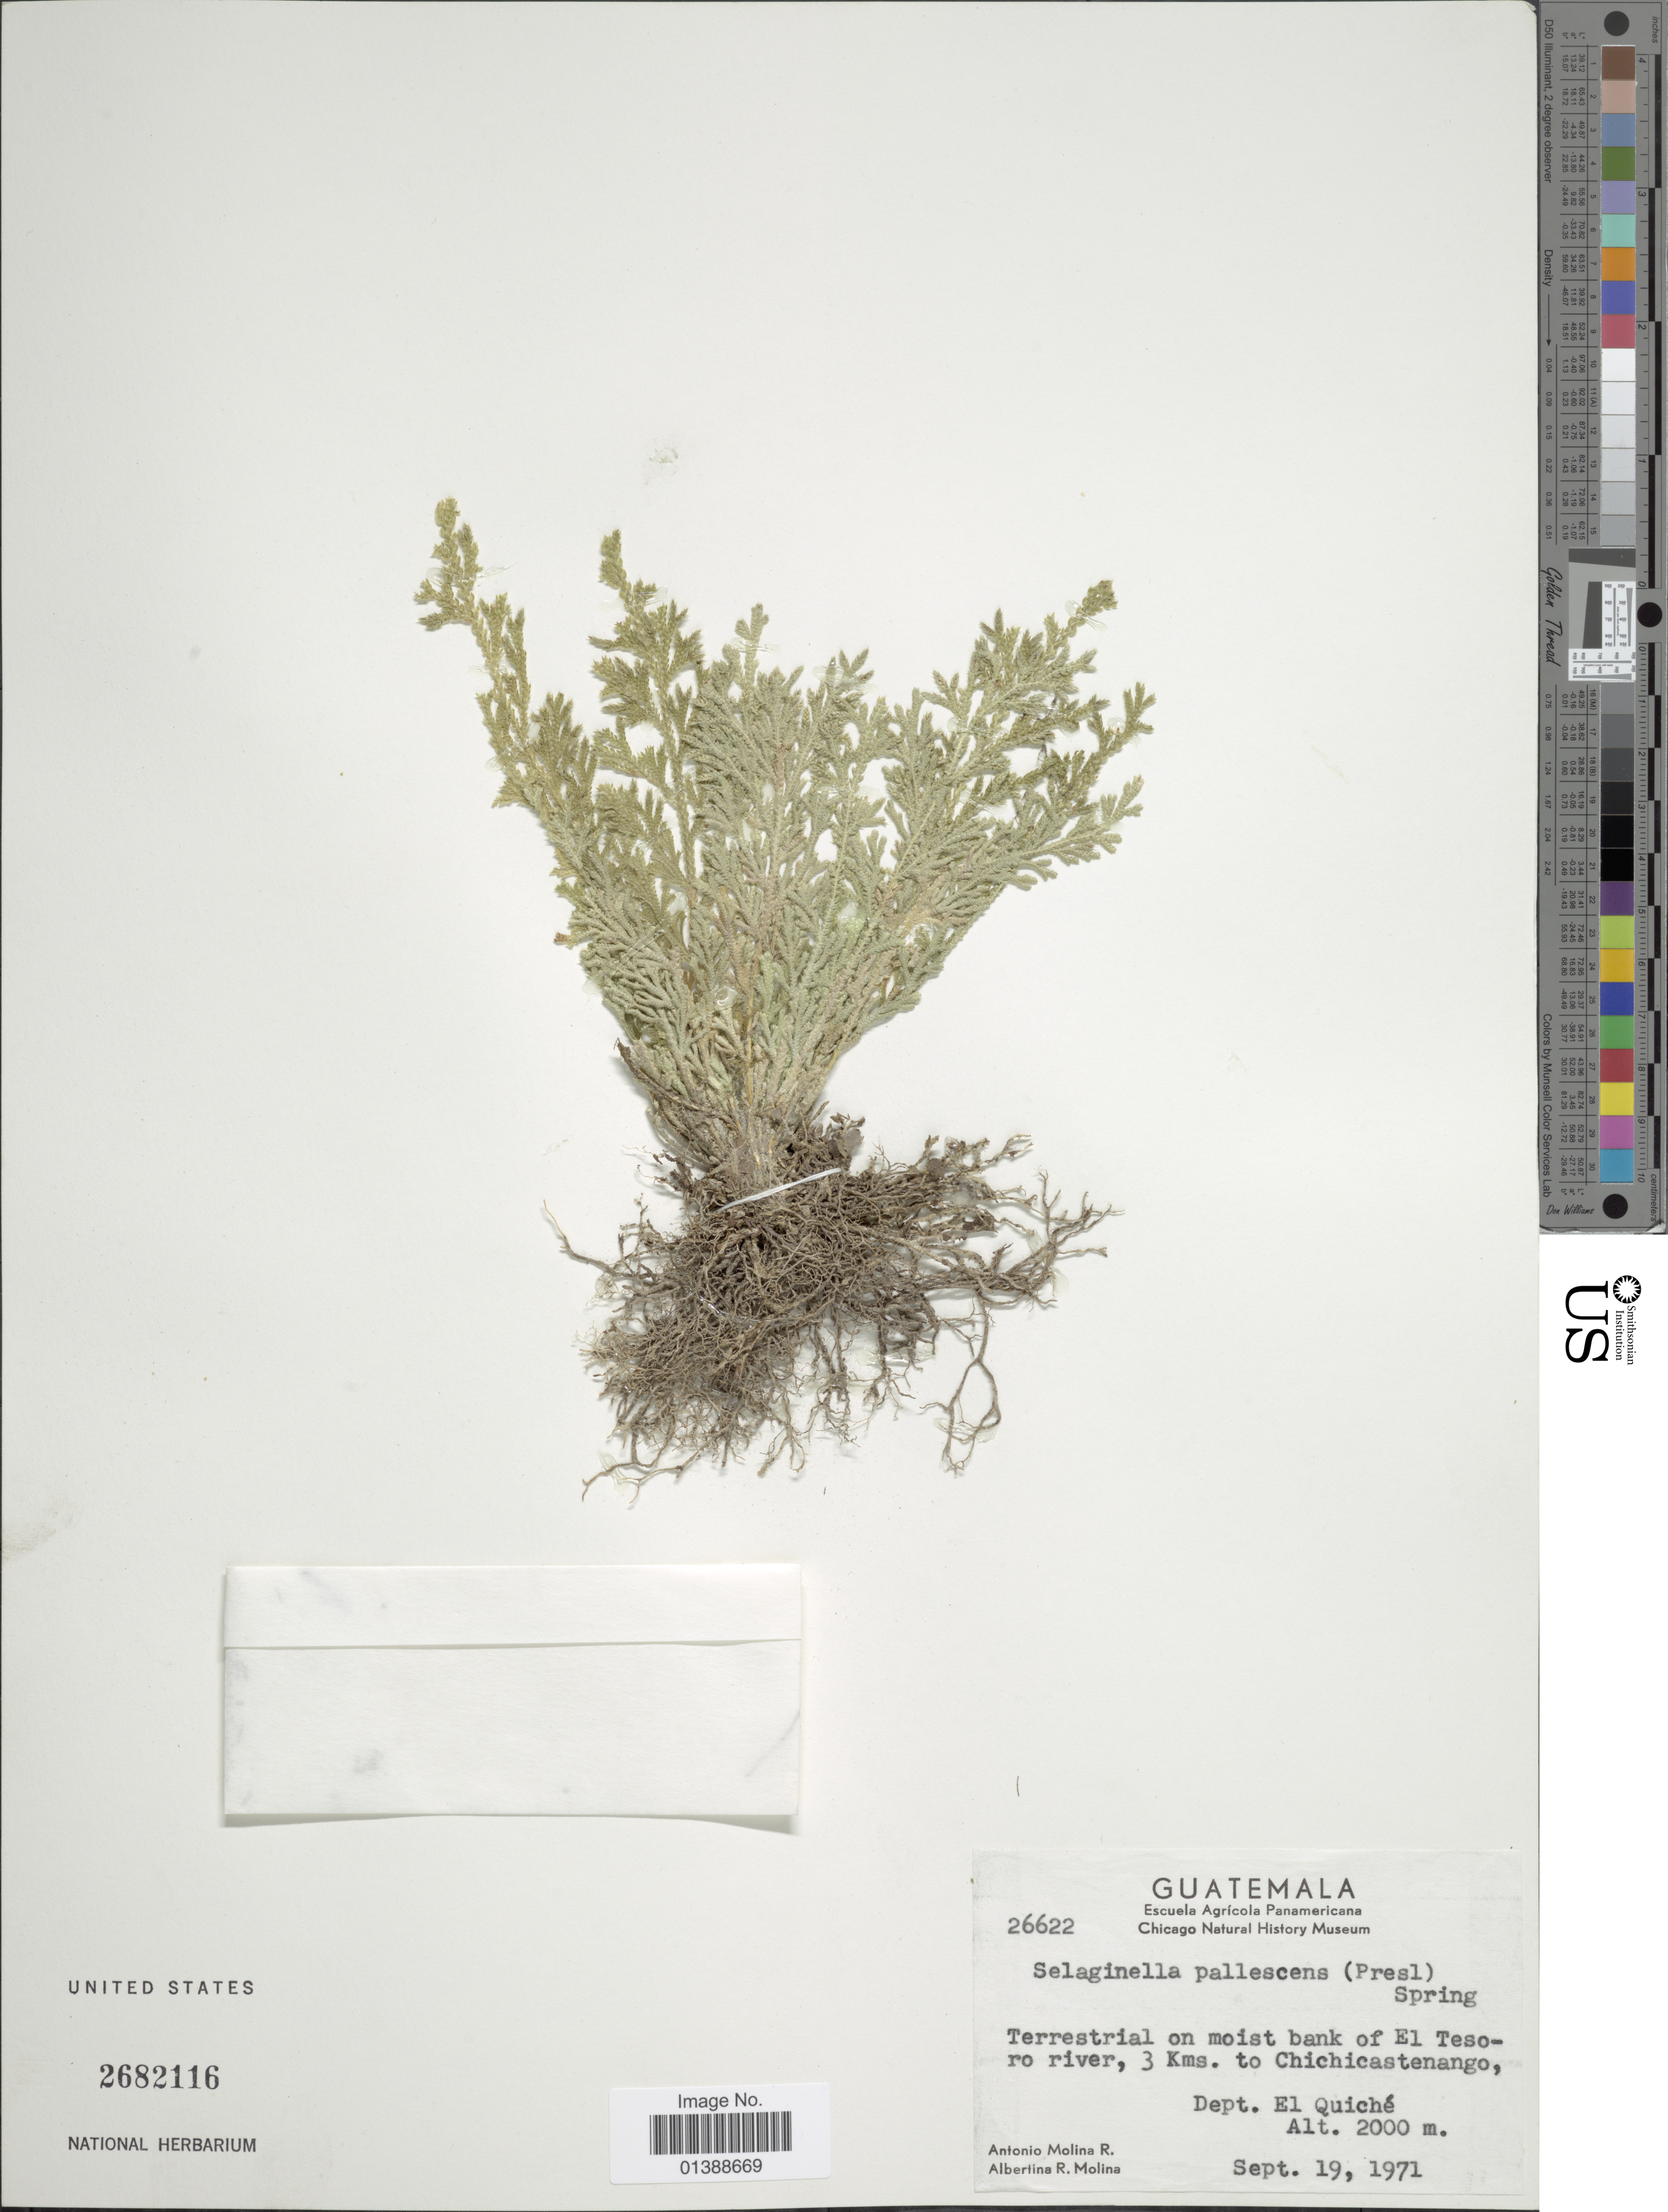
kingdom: Plantae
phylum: Tracheophyta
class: Lycopodiopsida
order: Selaginellales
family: Selaginellaceae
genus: Selaginella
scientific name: Selaginella pallescens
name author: (C. Presl) Spring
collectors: A. Molina R. & A. R. Molina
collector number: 26622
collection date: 1971-09-19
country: Guatemala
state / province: El Quiché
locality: Of El Tesoro river, 3 kms to Chichicastenango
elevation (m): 2000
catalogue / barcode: US 2682116